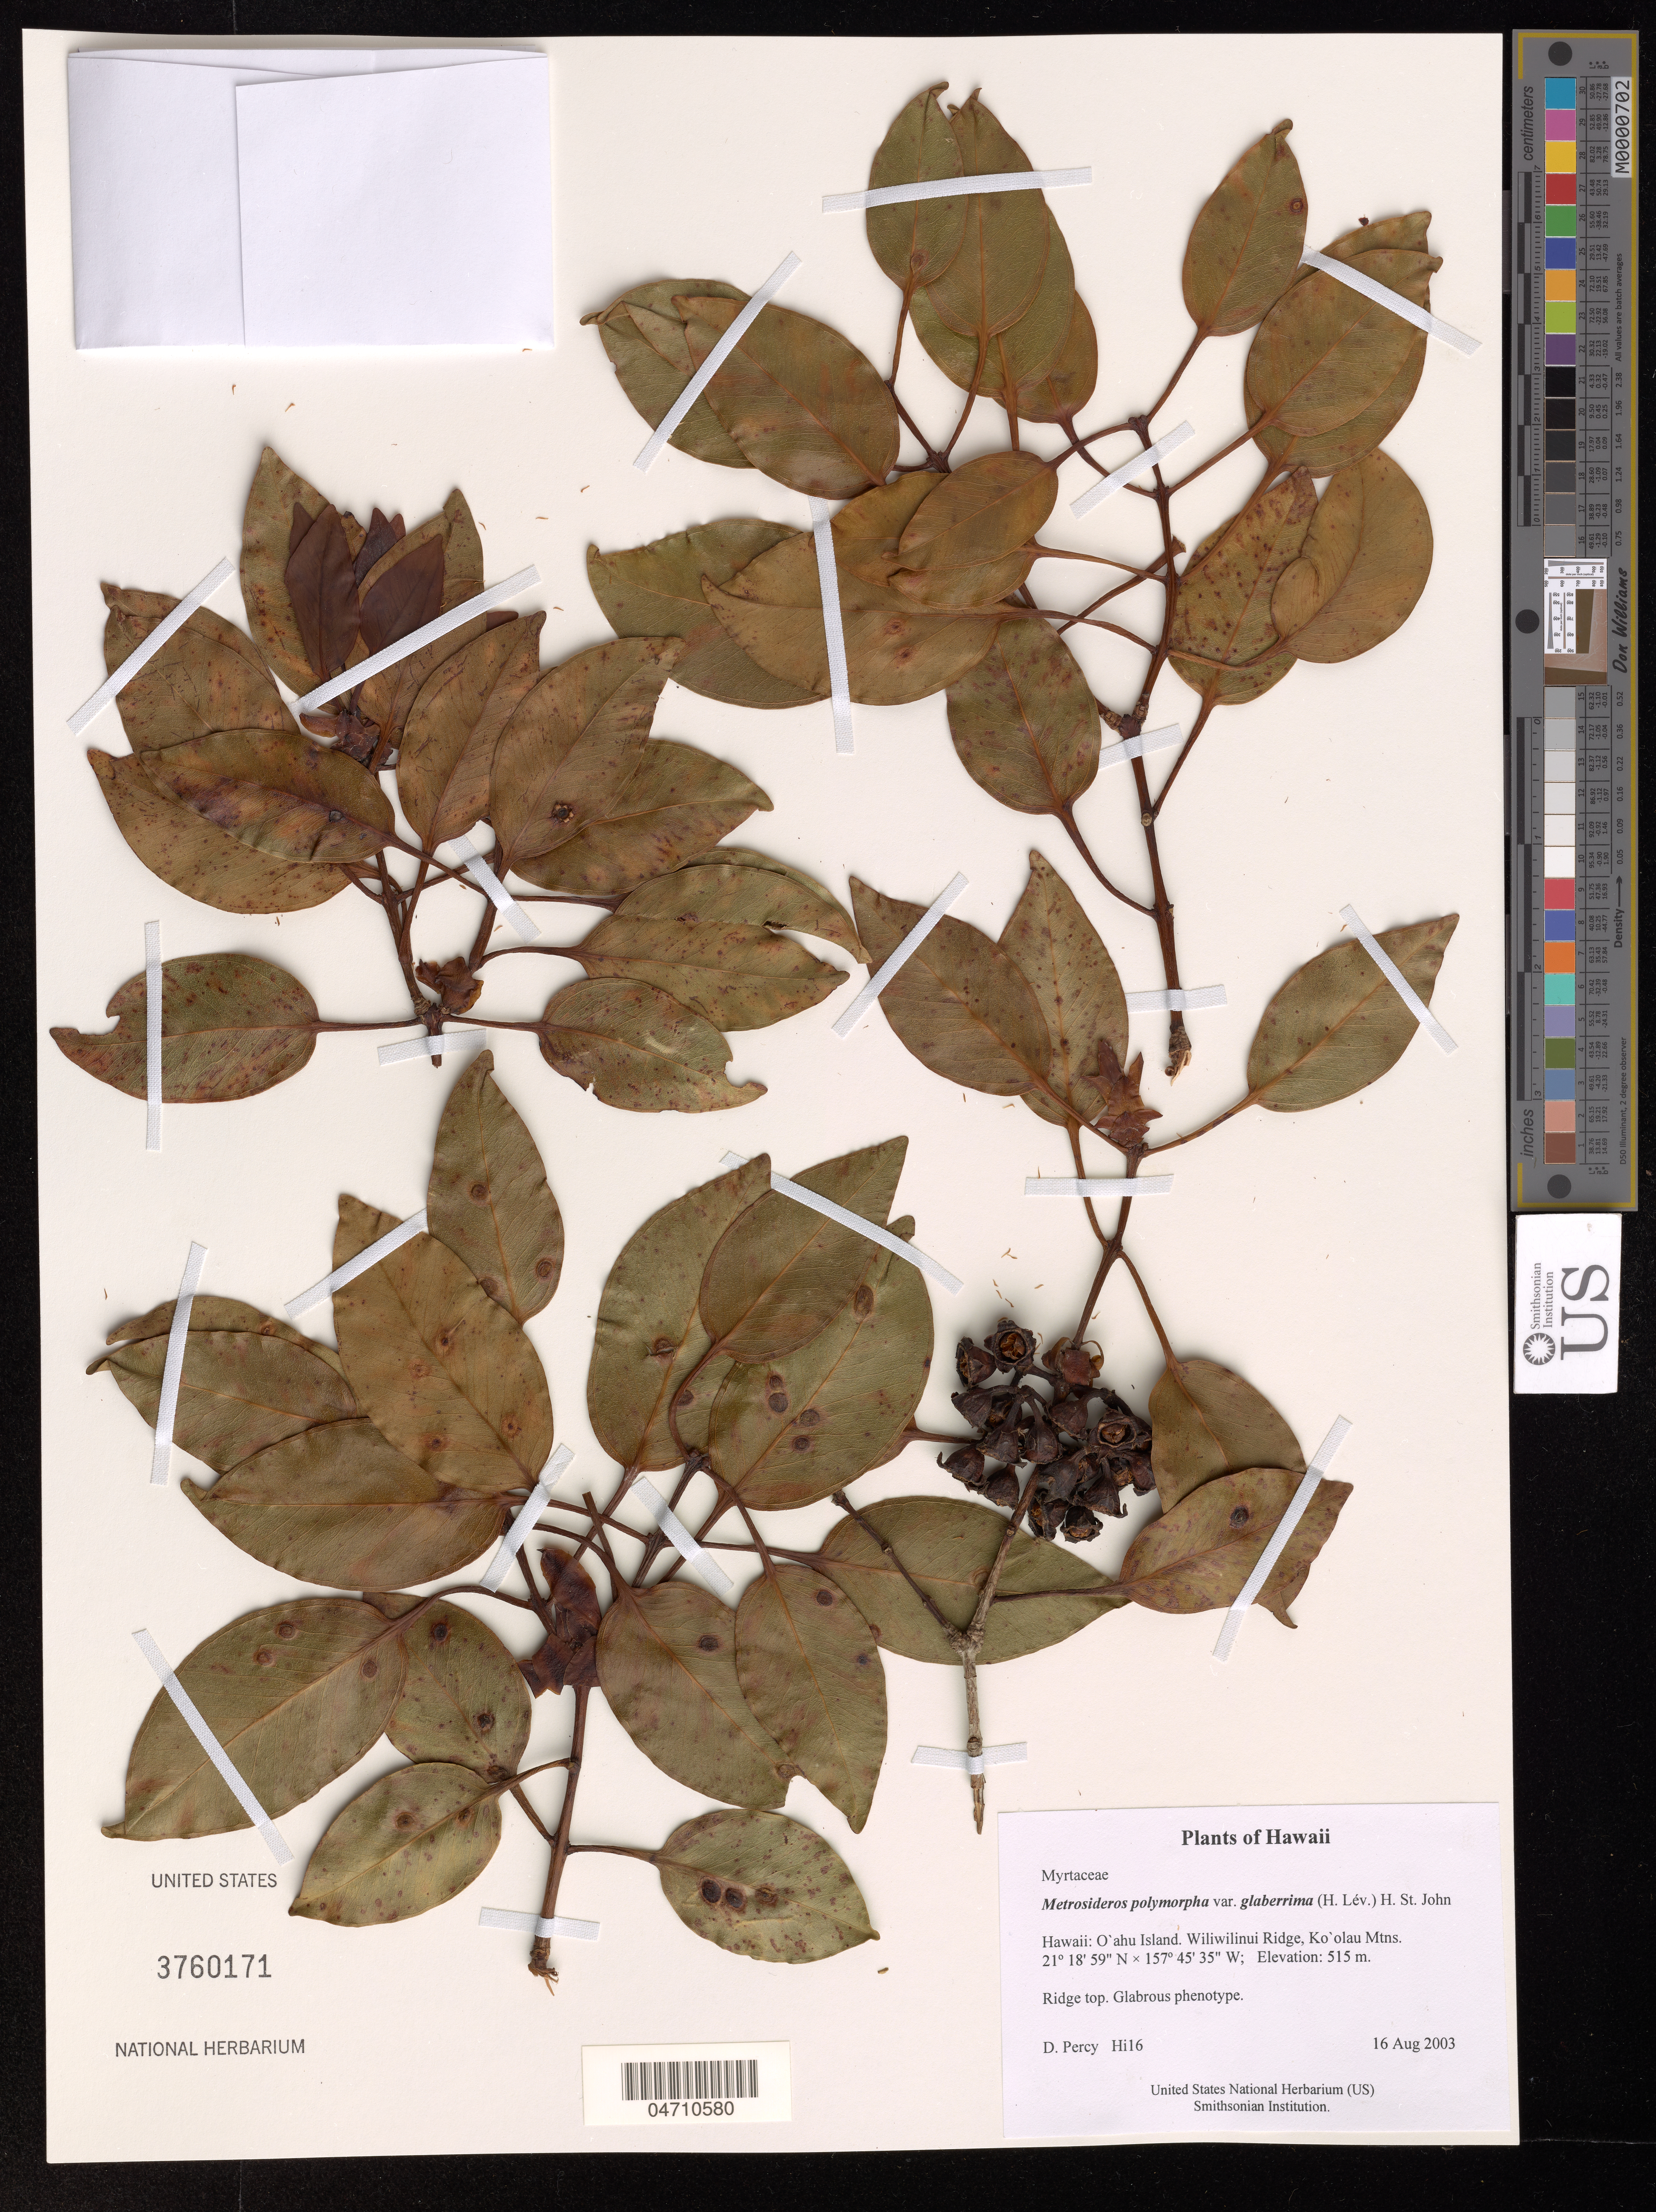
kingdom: Plantae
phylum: Tracheophyta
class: Magnoliopsida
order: Myrtales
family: Myrtaceae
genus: Metrosideros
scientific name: Metrosideros polymorpha var. glaberrima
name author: (H. Lév.) H. St. John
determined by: Percy, D. M.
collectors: D. Percy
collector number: Hi16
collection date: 2003-08-16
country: United States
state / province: Hawaii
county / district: Honolulu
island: Oahu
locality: Wiliwilinui Ridge, Ko'olau Mtns.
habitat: Ridge top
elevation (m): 515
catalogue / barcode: US 3760171